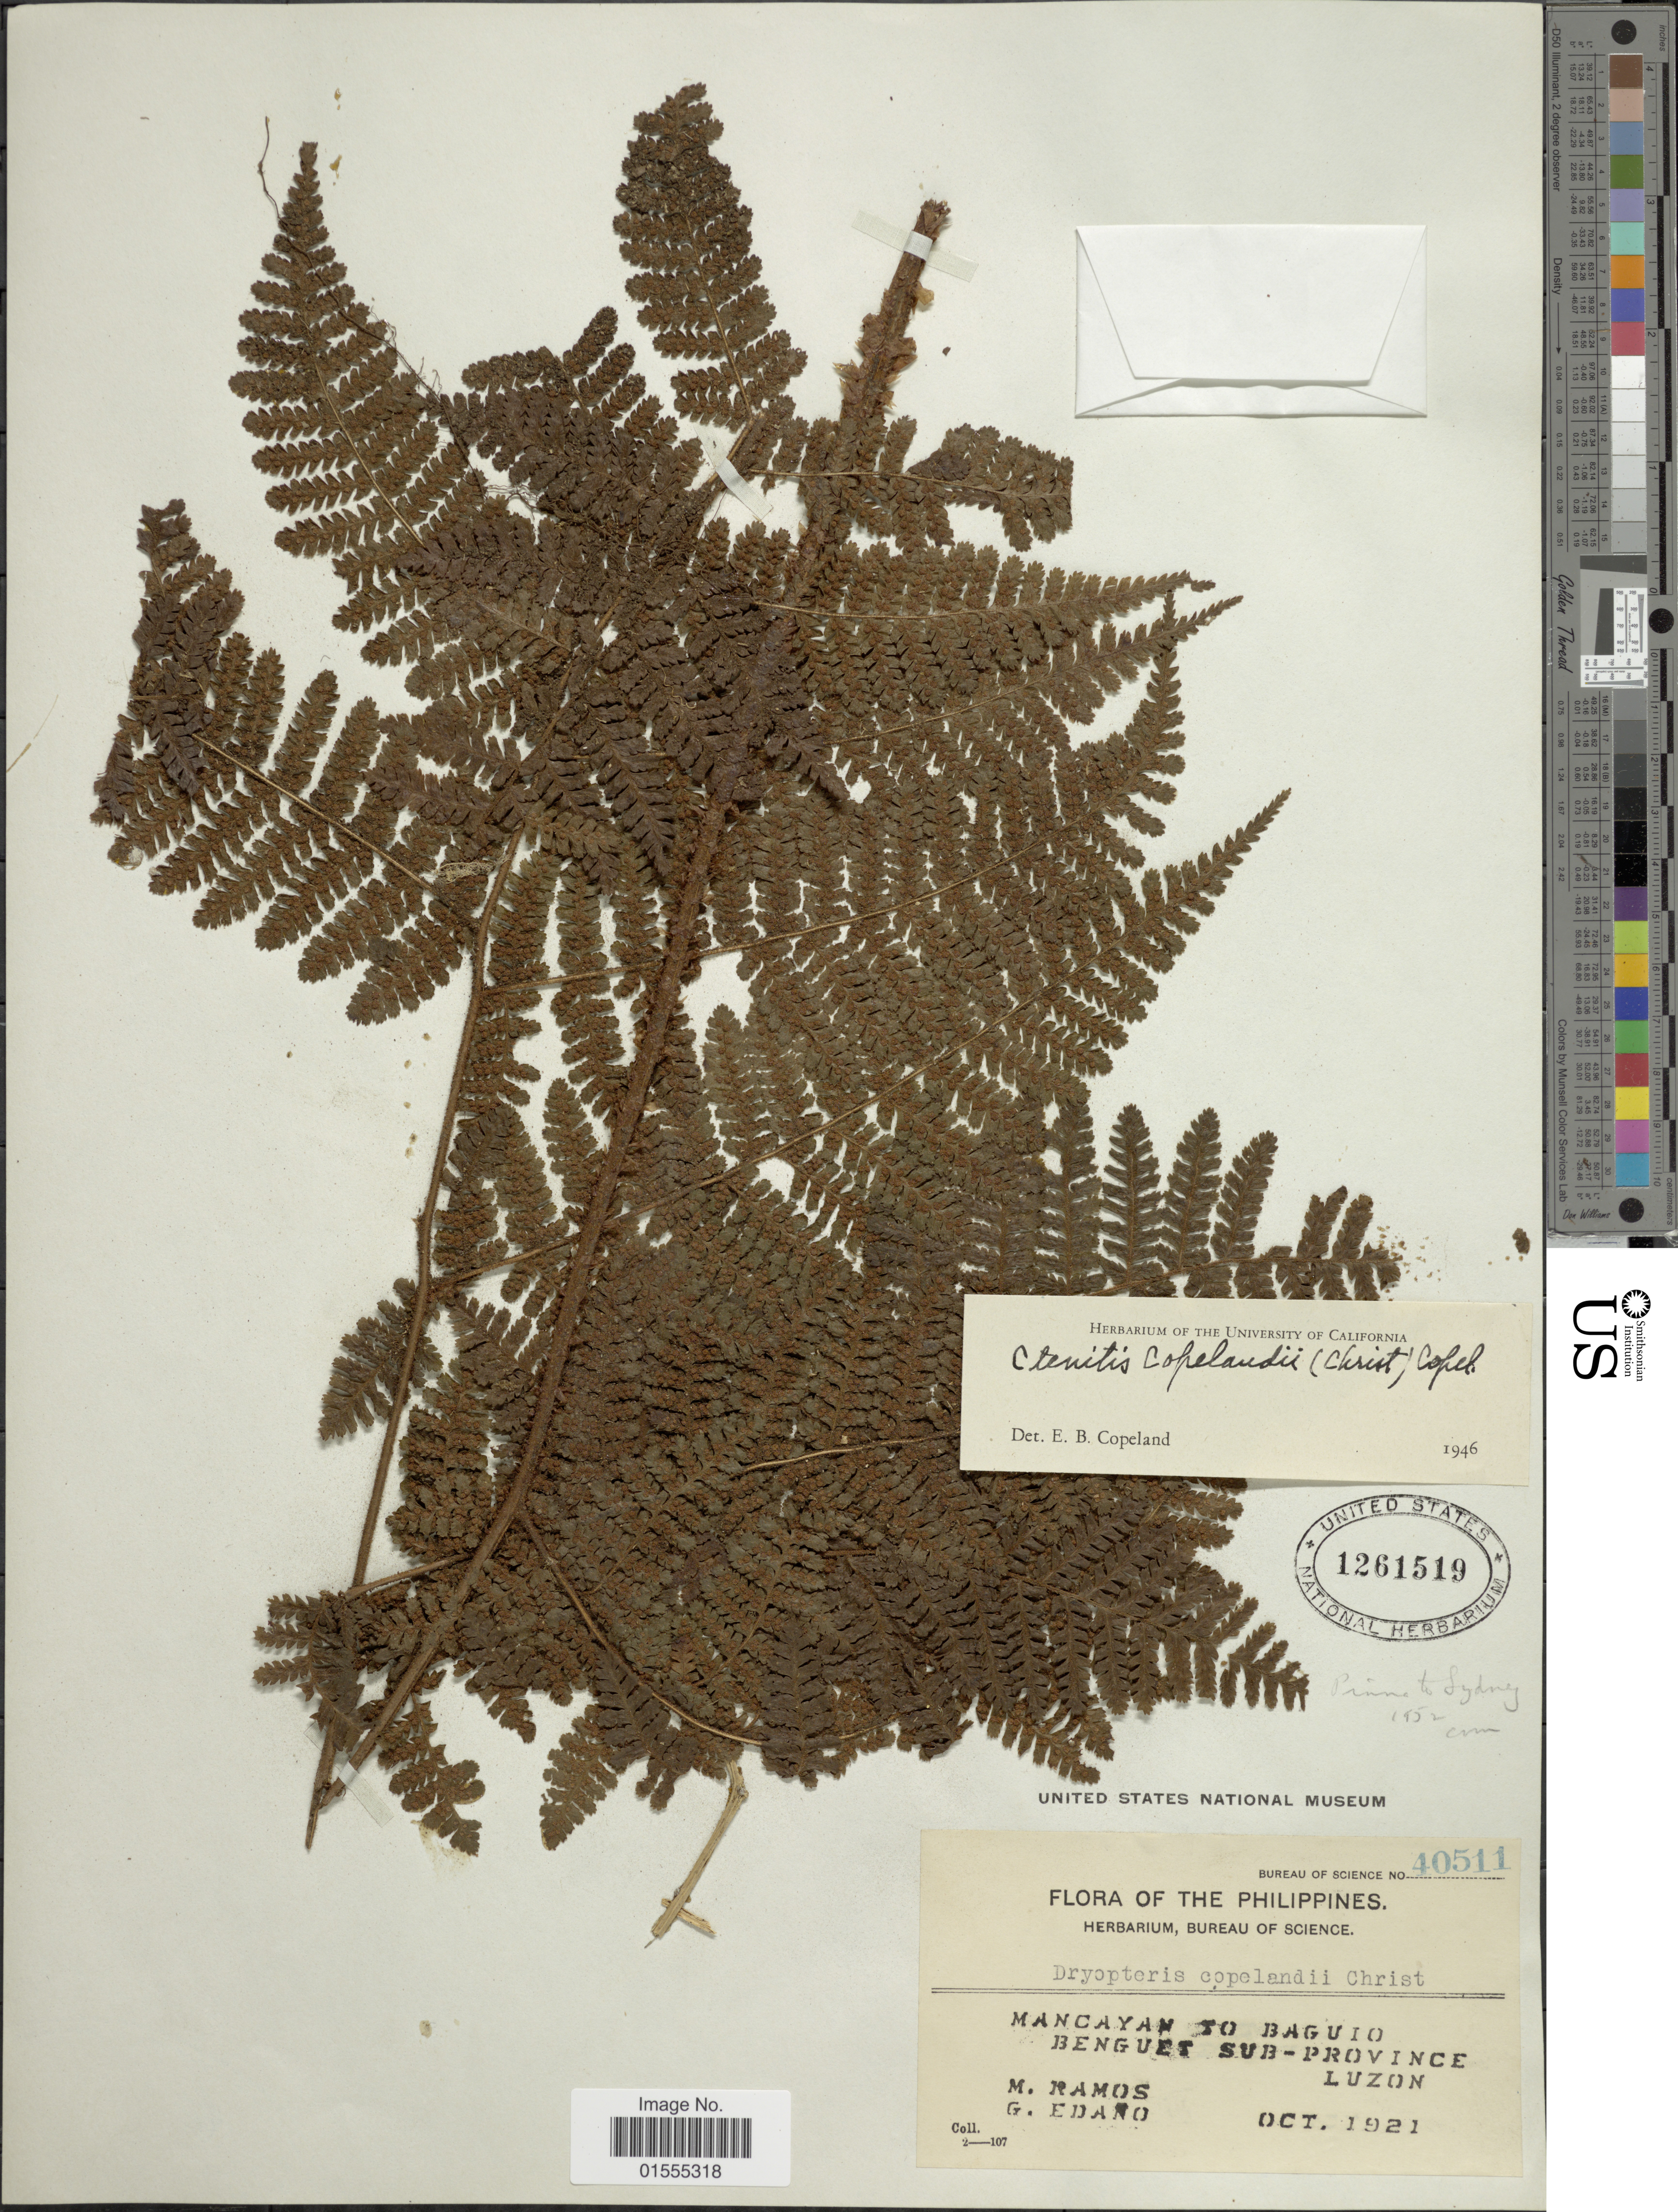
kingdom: Plantae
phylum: Tracheophyta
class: Polypodiopsida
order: Polypodiales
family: Dryopteridaceae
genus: Dryopteris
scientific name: Dryopteris manipurensis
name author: (Bedd.) C. Chr.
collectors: M. Ramos & G. Edaño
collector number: Bureau of Science 40511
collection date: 1921-10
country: Philippines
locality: Mancayan To Baguio, Benguet Sub-province Luzon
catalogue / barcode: US 1261519